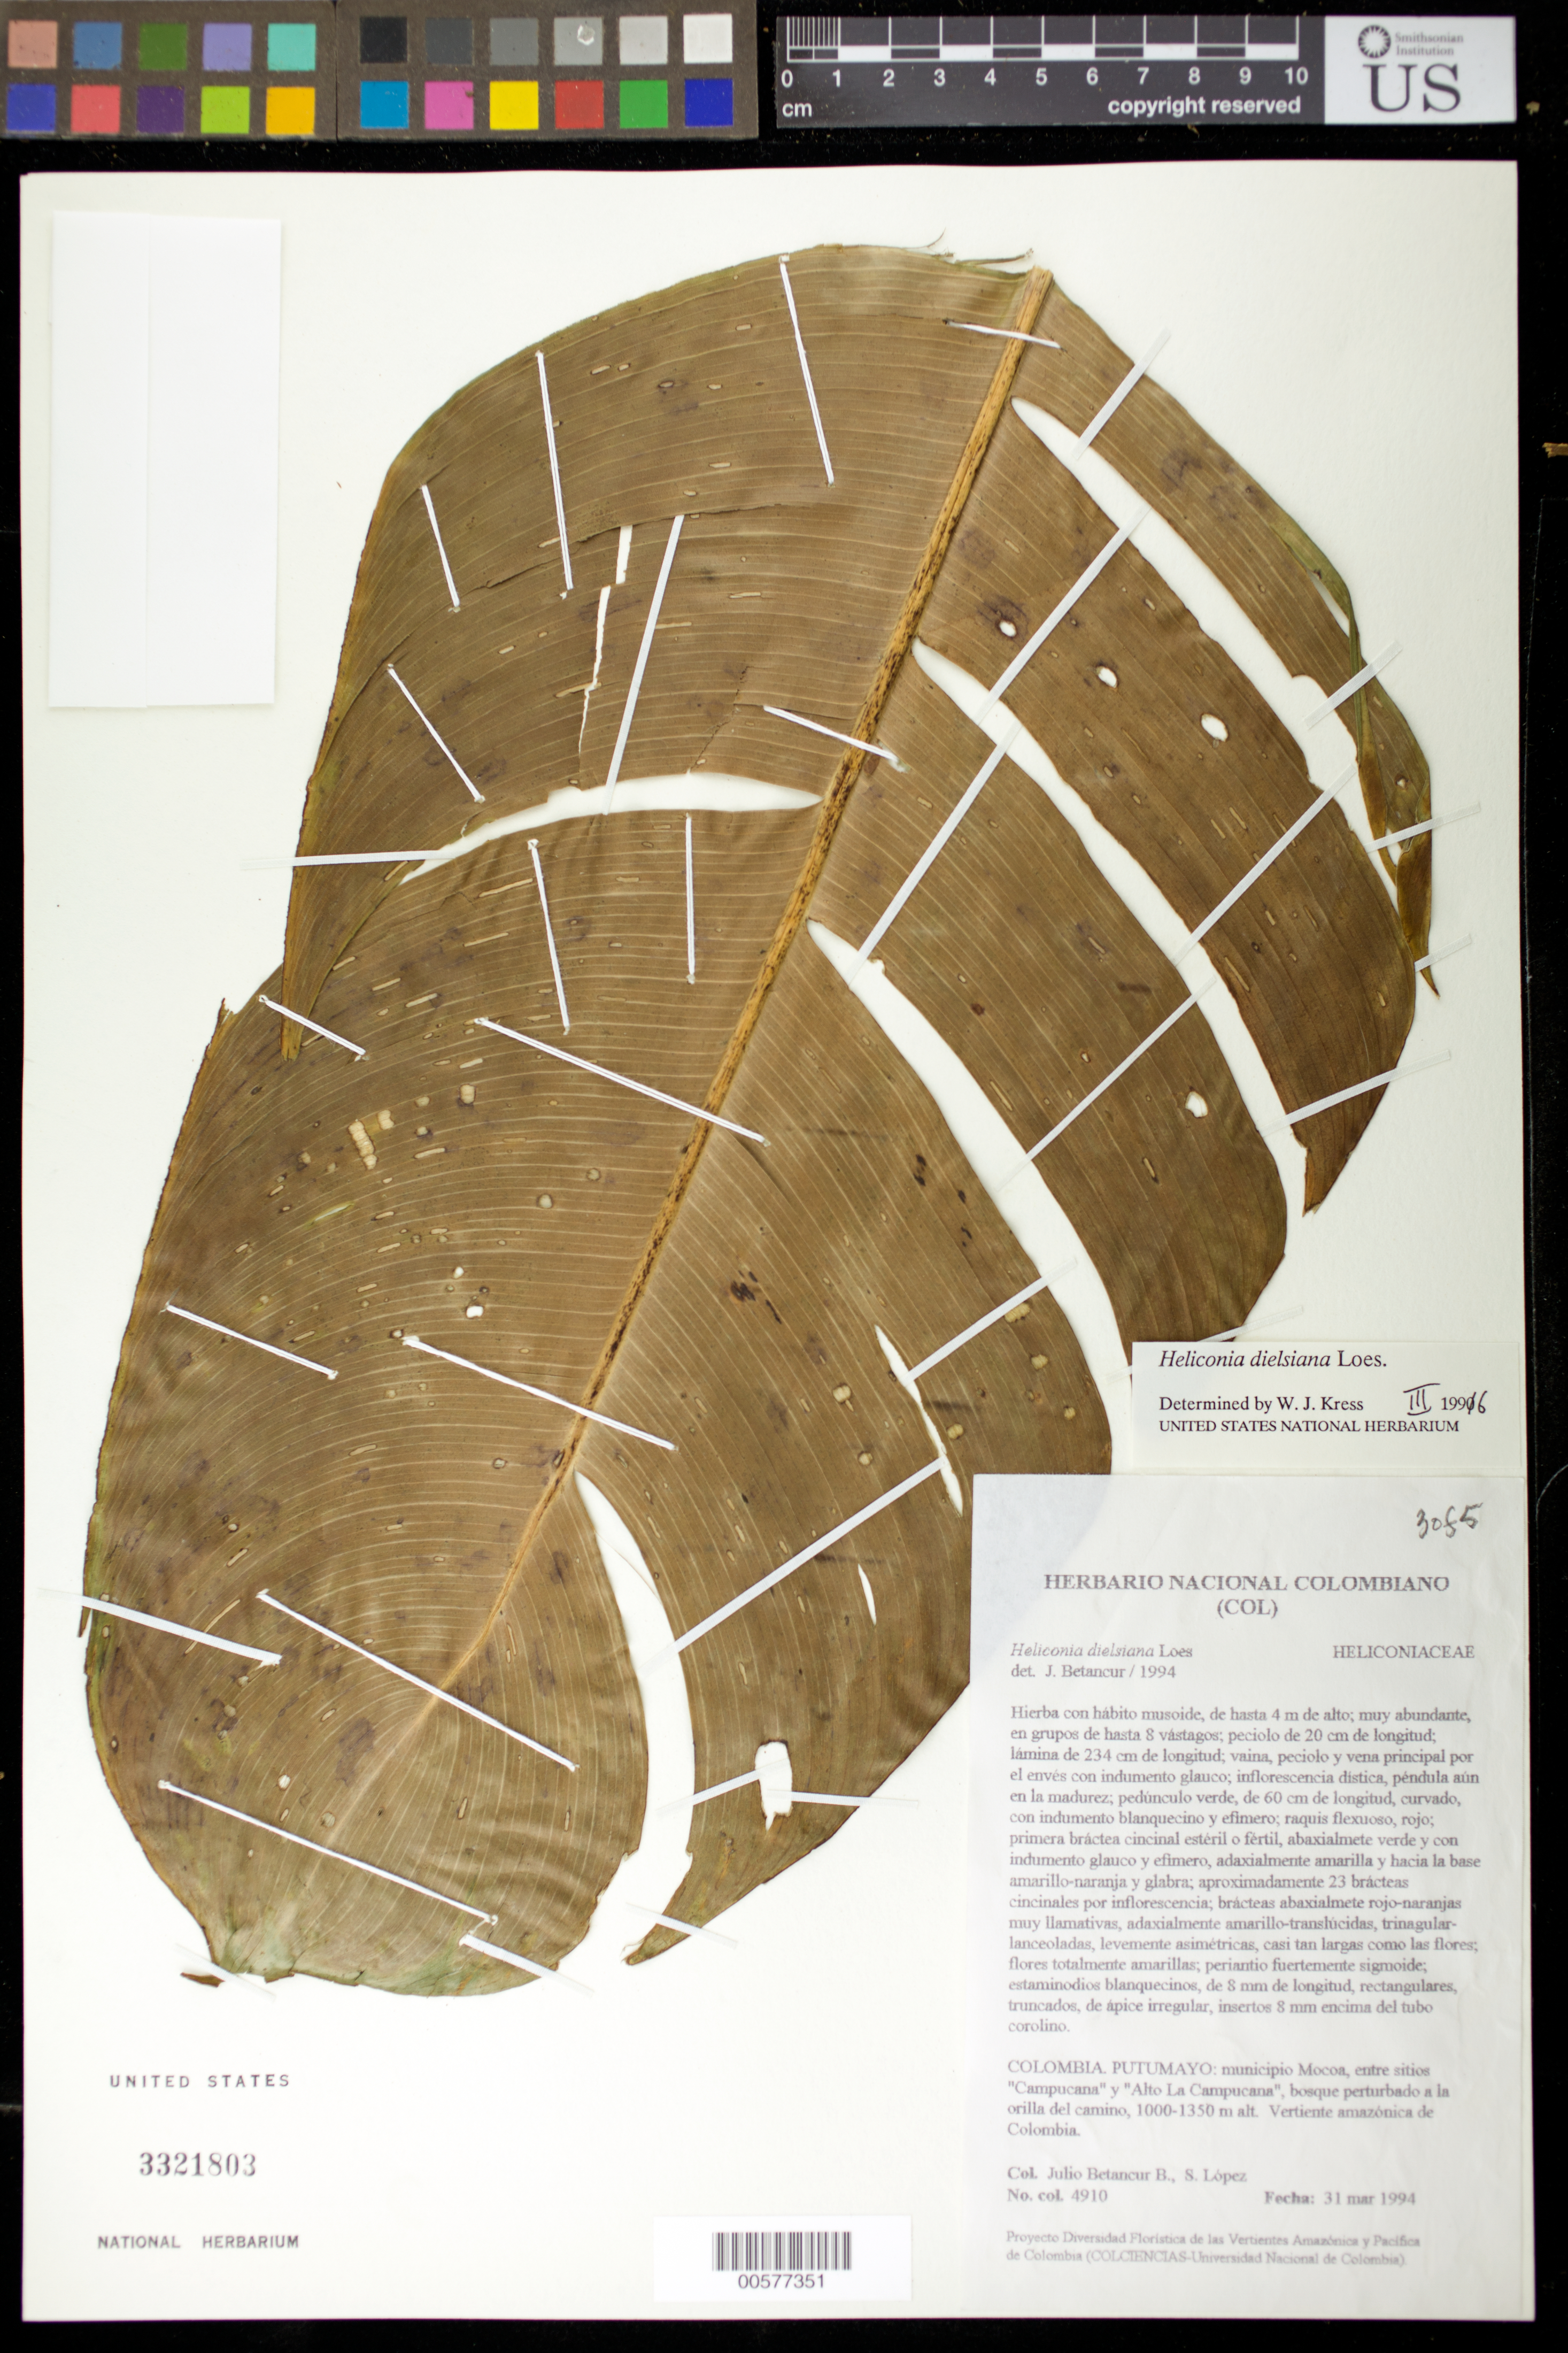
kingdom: Plantae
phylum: Tracheophyta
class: Liliopsida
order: Zingiberales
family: Heliconiaceae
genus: Heliconia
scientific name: Heliconia densiflora 'Fireflash'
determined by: Betancur, J. C.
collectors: J. C. Betancur & S. Lopez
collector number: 4910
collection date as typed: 31 Mar 1994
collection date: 1994-03-31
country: Colombia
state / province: Putumayo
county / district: Mocoa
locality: Between "Campucana" and "Alto La Campucana", disturbed forest next to roadway. Amazonian slopes of Columbia.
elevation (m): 1000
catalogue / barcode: US 3321803